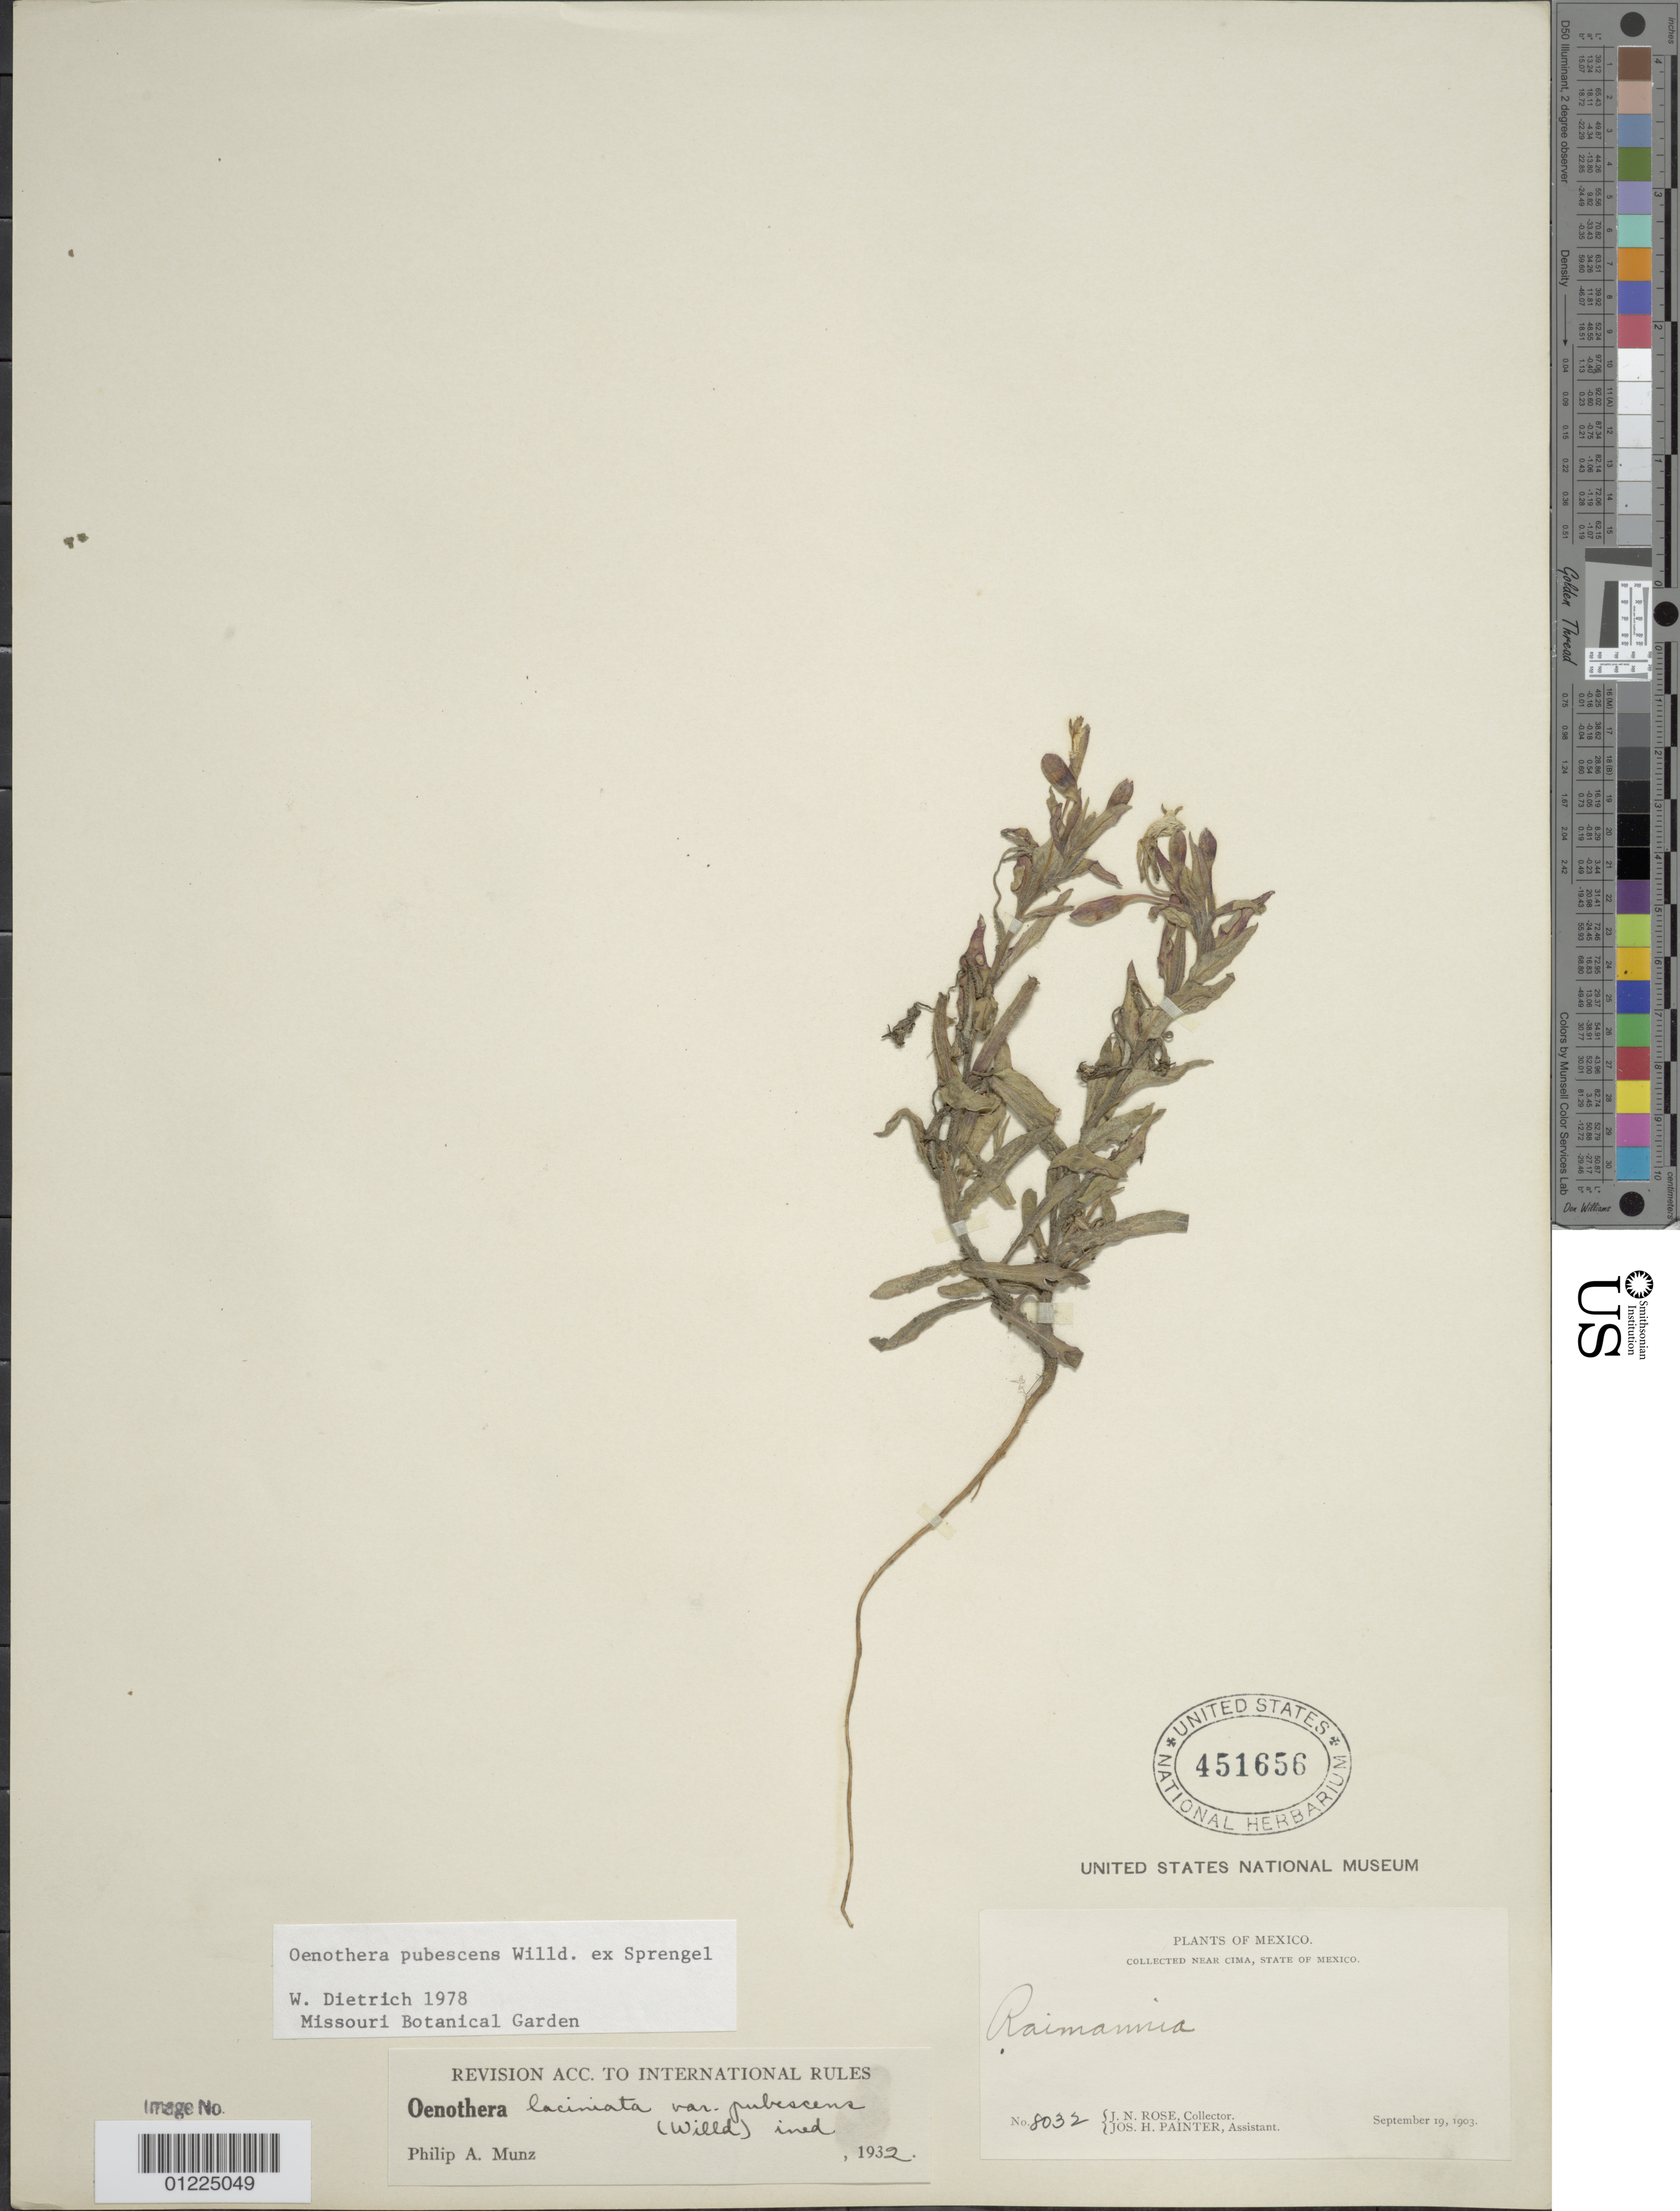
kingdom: Plantae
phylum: Tracheophyta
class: Magnoliopsida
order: Myrtales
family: Onagraceae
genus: Oenothera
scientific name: Oenothera pubescens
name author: Willd. ex Spreng.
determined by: Dietrich, W.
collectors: J. N. Rose & J. H. Painter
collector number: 8032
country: Mexico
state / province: México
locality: Near Cima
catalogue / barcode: US 451656